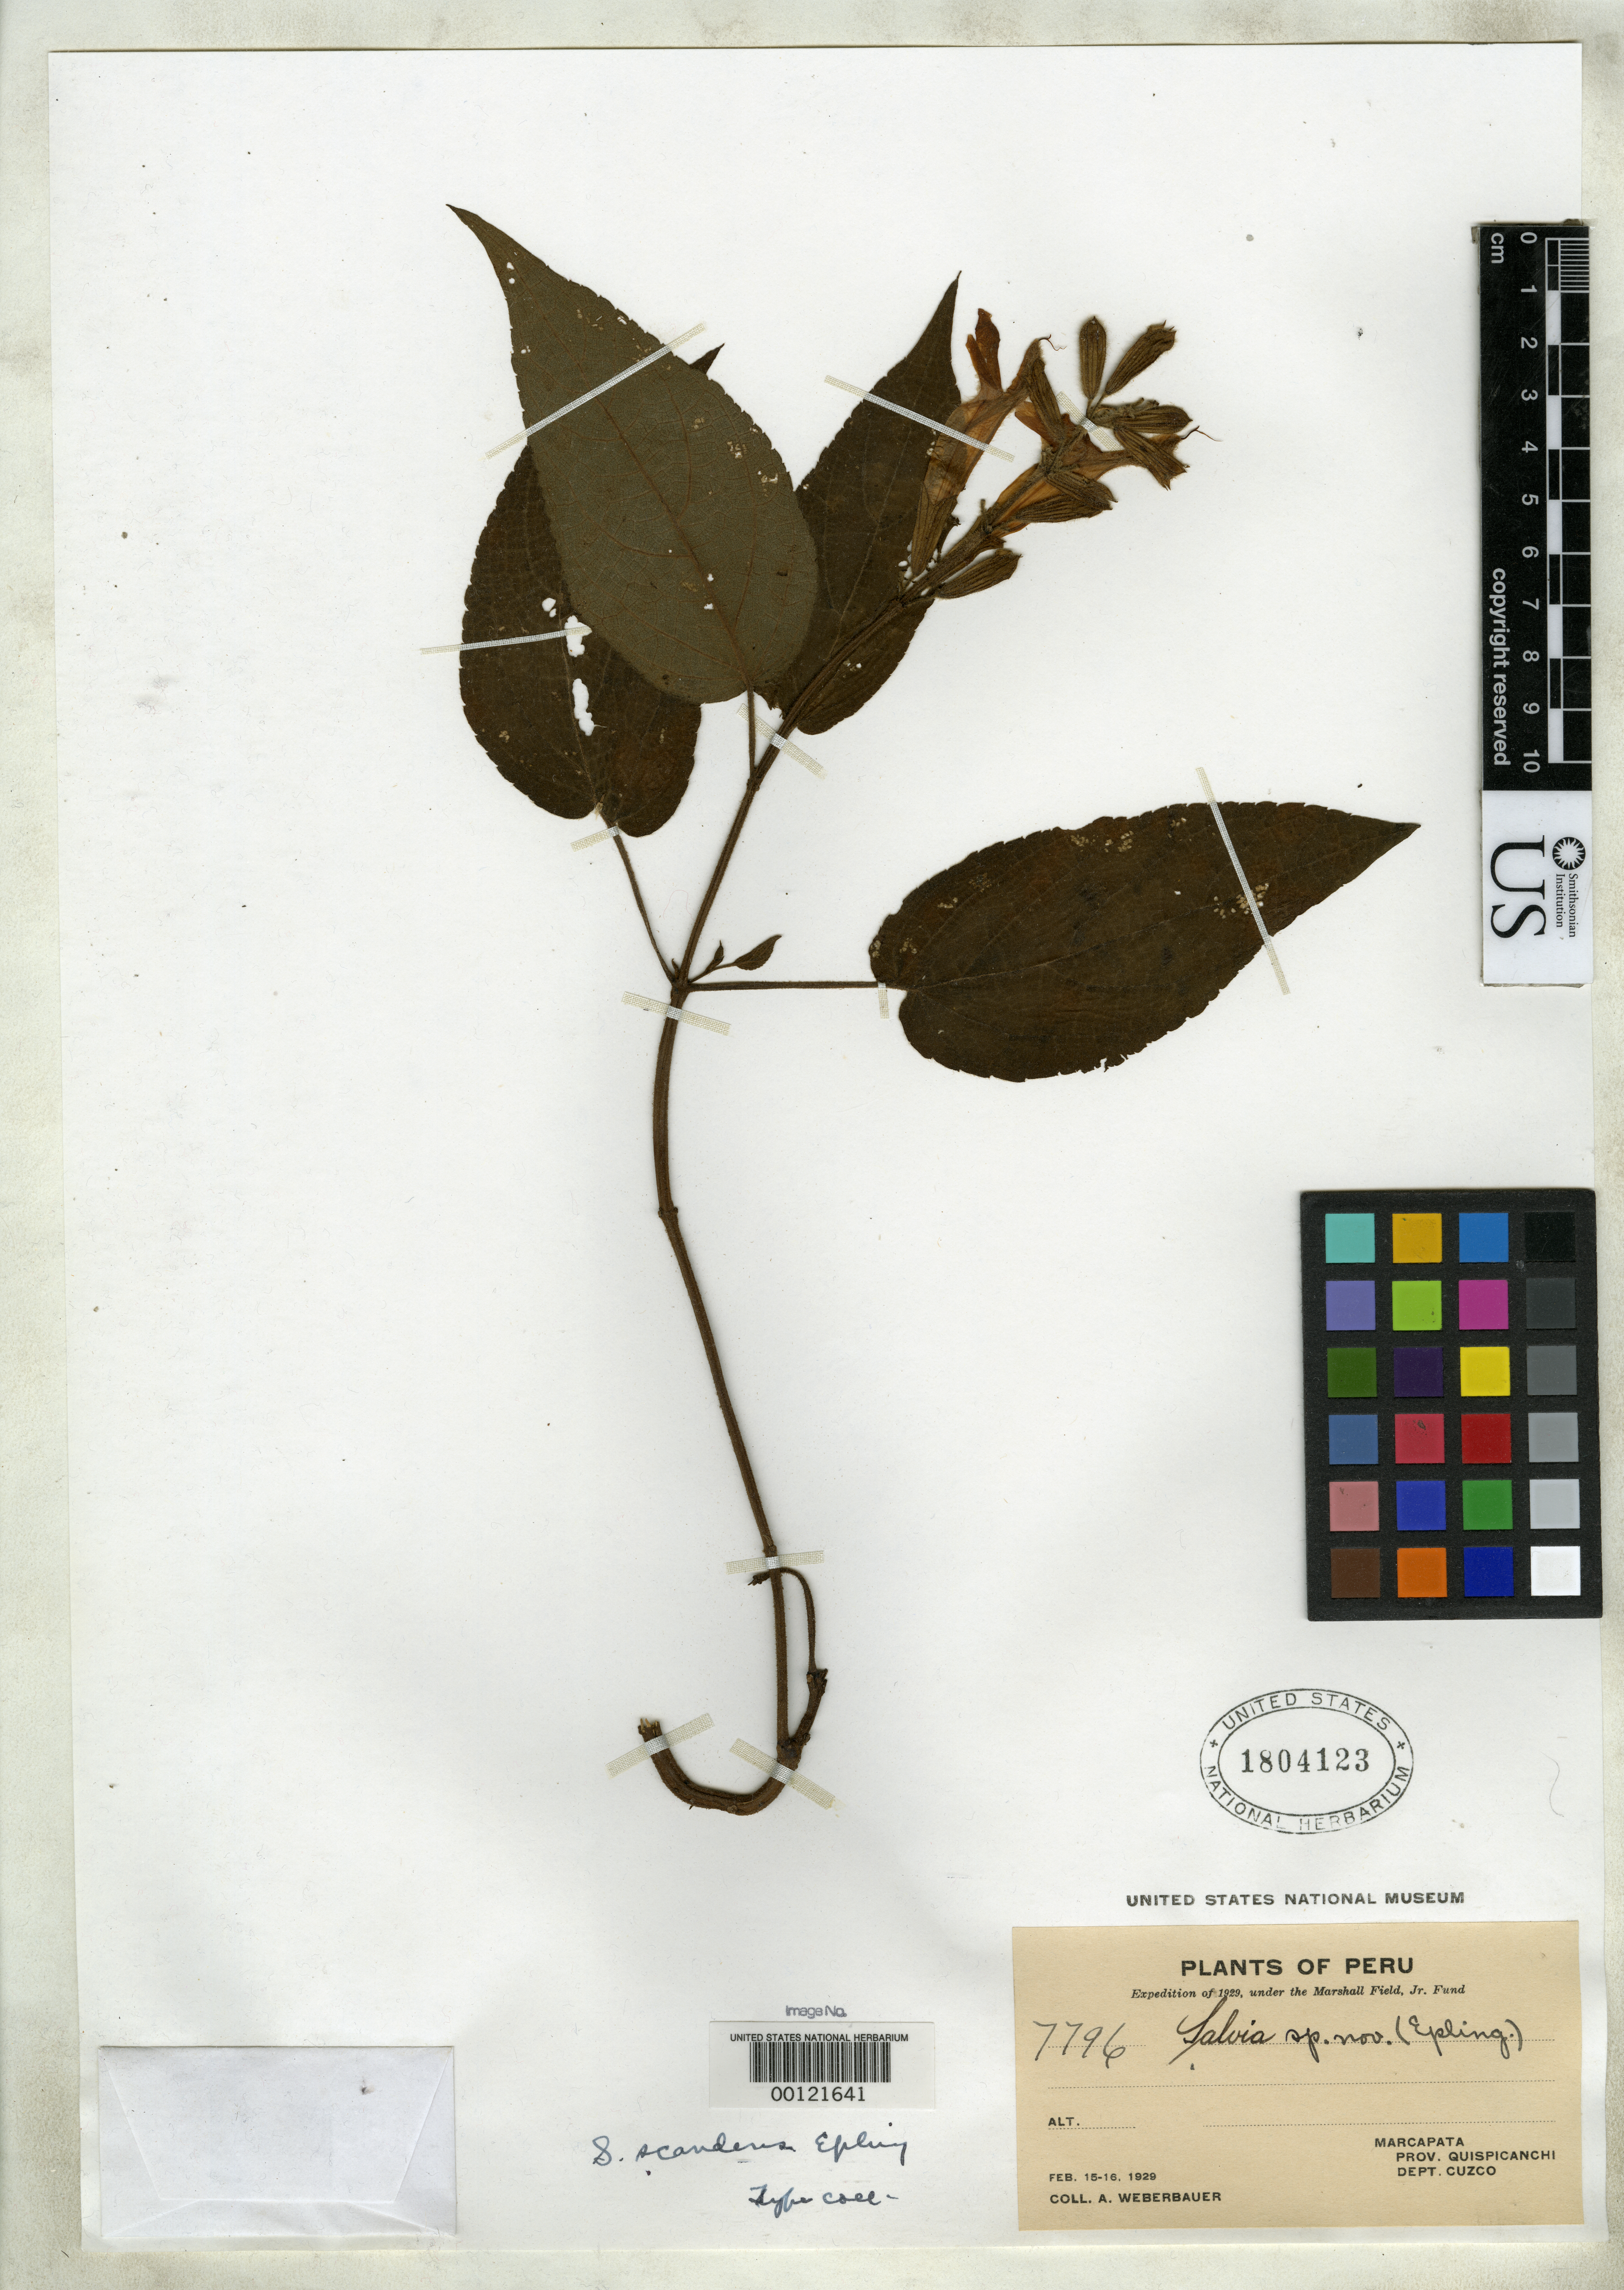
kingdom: Plantae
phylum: Tracheophyta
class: Magnoliopsida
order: Lamiales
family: Lamiaceae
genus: Salvia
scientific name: Salvia scandens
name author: Epling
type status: Isotype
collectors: A. Weberbauer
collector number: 7796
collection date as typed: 15 Feb 1929 to 16 Feb 1929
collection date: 1929-02-15/1929-02-16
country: Peru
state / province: Cusco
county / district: Quispicanchis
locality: Marcapata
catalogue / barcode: US 1804123